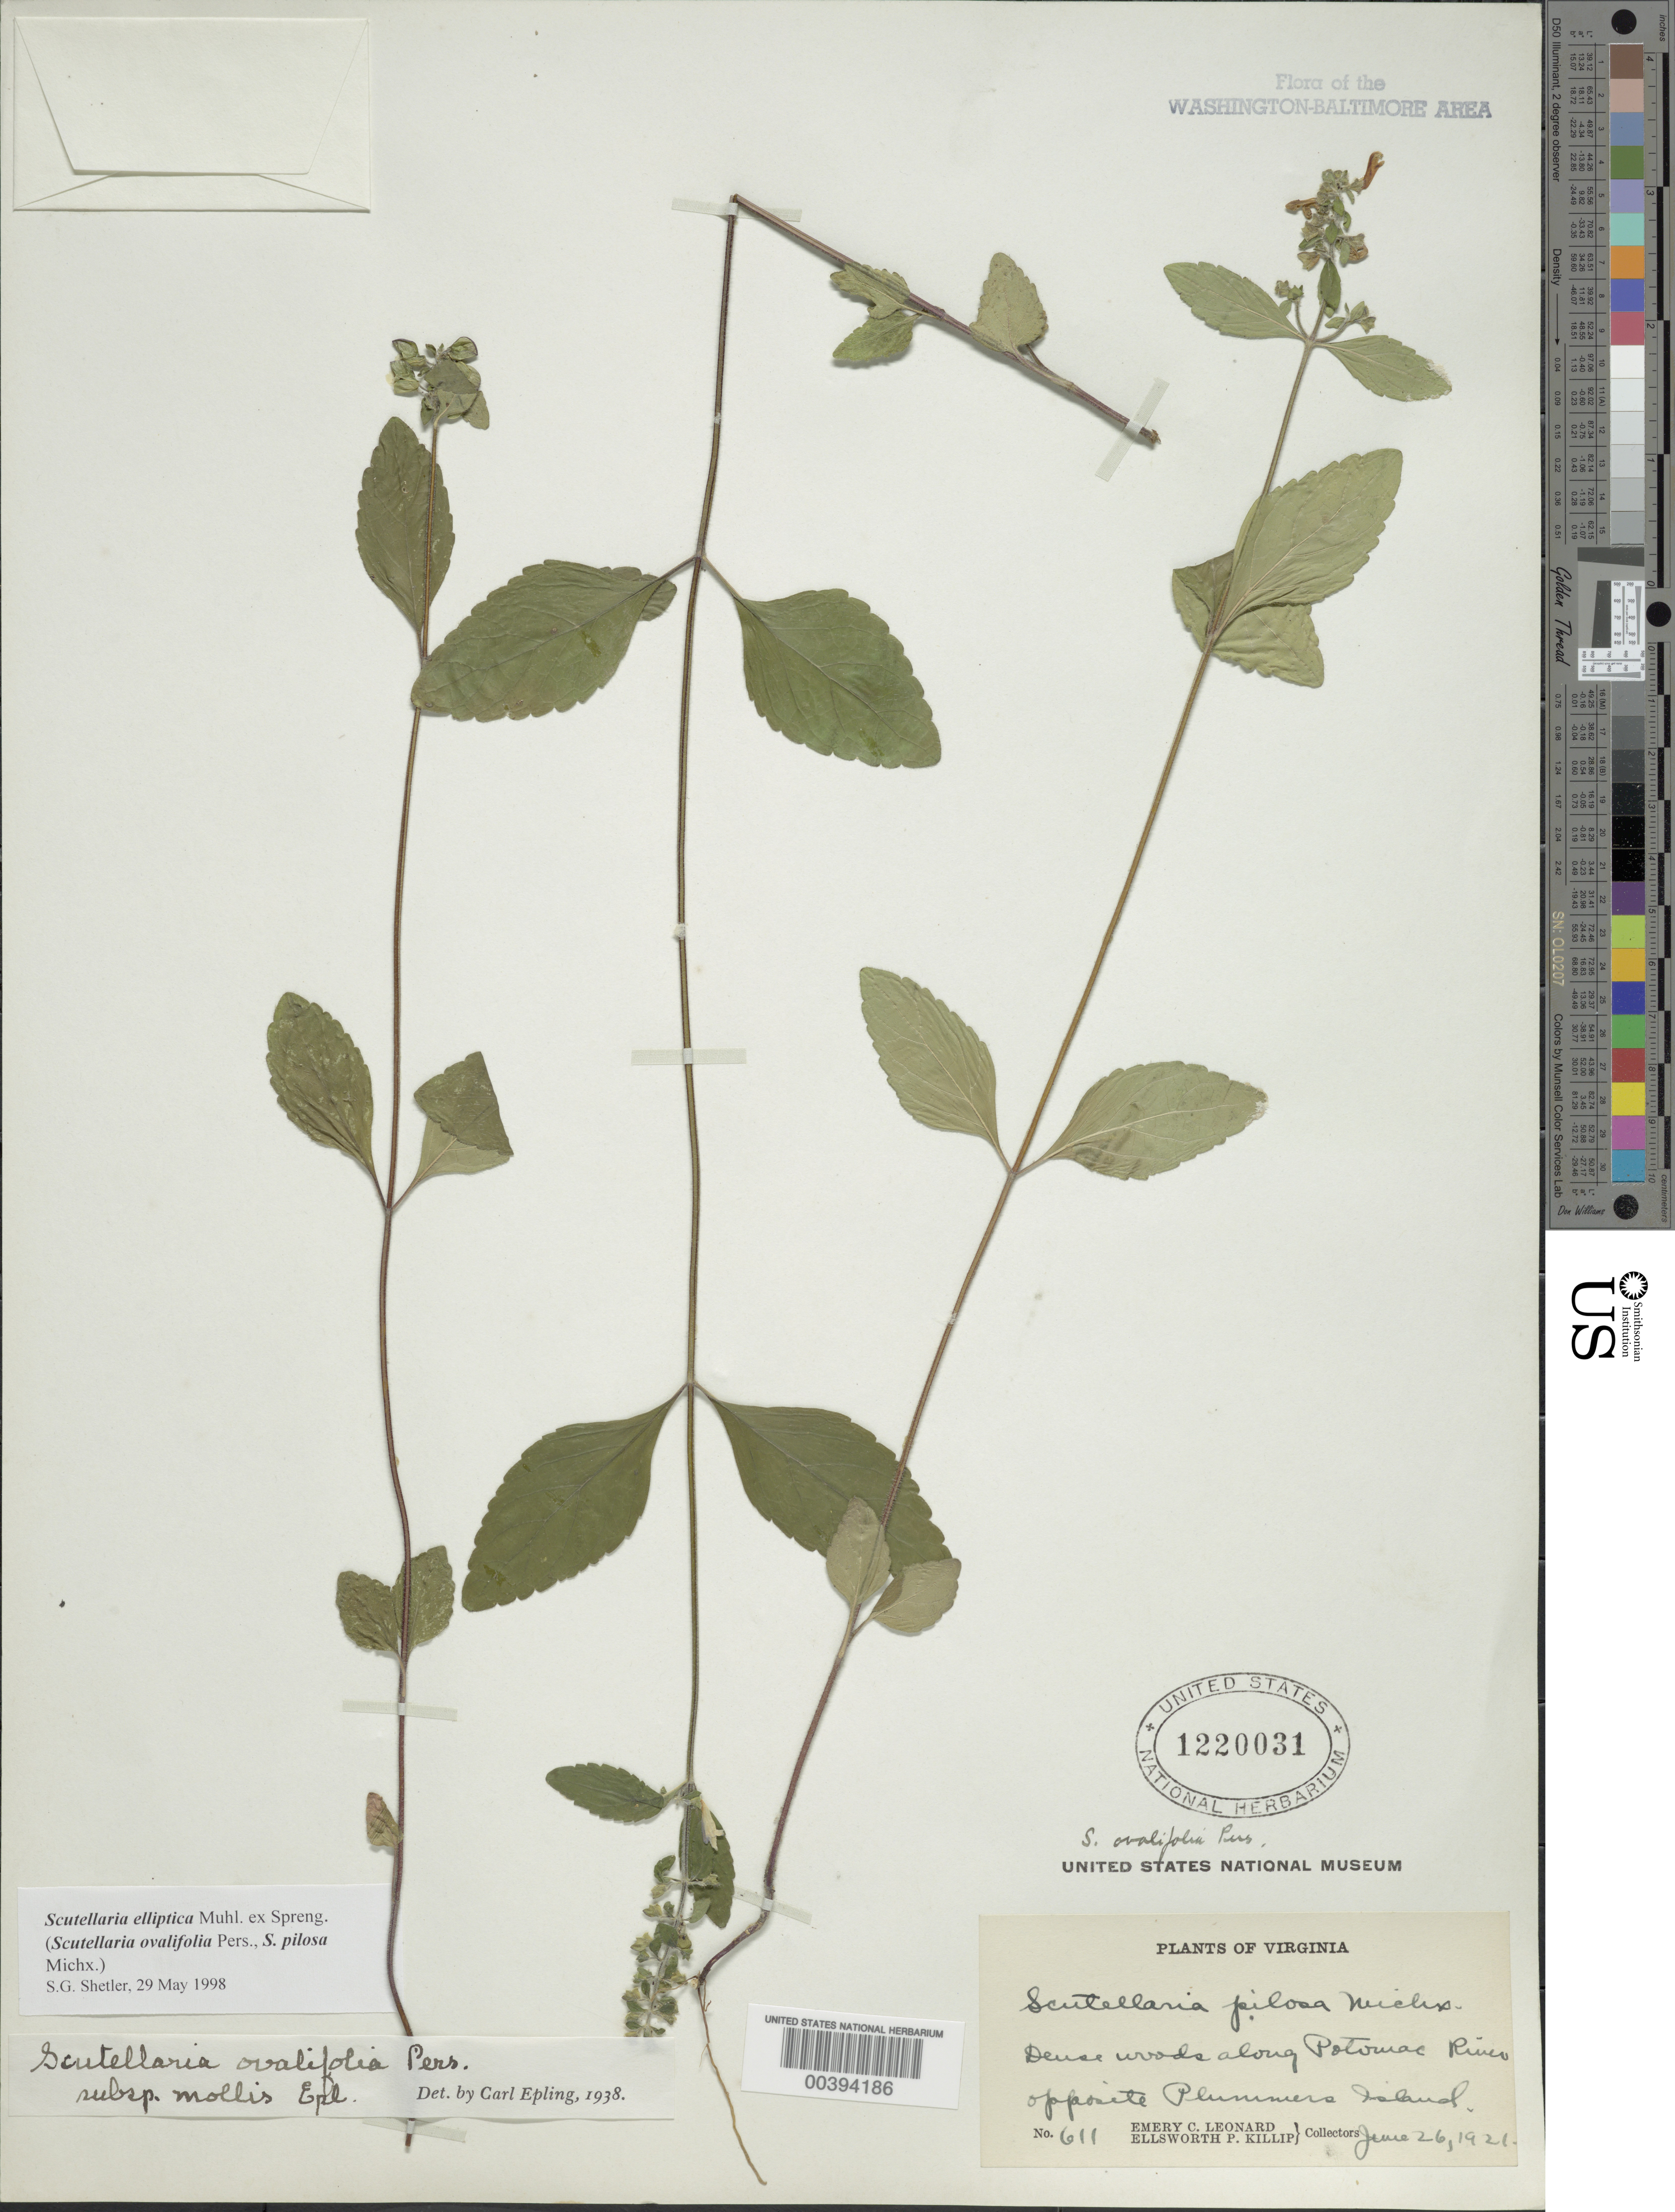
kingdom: Plantae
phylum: Tracheophyta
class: Magnoliopsida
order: Lamiales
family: Lamiaceae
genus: Scutellaria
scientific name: Scutellaria elliptica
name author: Muhl.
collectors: E. C. Leonard & E. P. Killip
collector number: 611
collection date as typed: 26 Jun 1921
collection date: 1921-06-26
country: United States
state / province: Virginia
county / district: Fairfax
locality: Potomac Banks opposite Plummers Island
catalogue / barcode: US 1220031